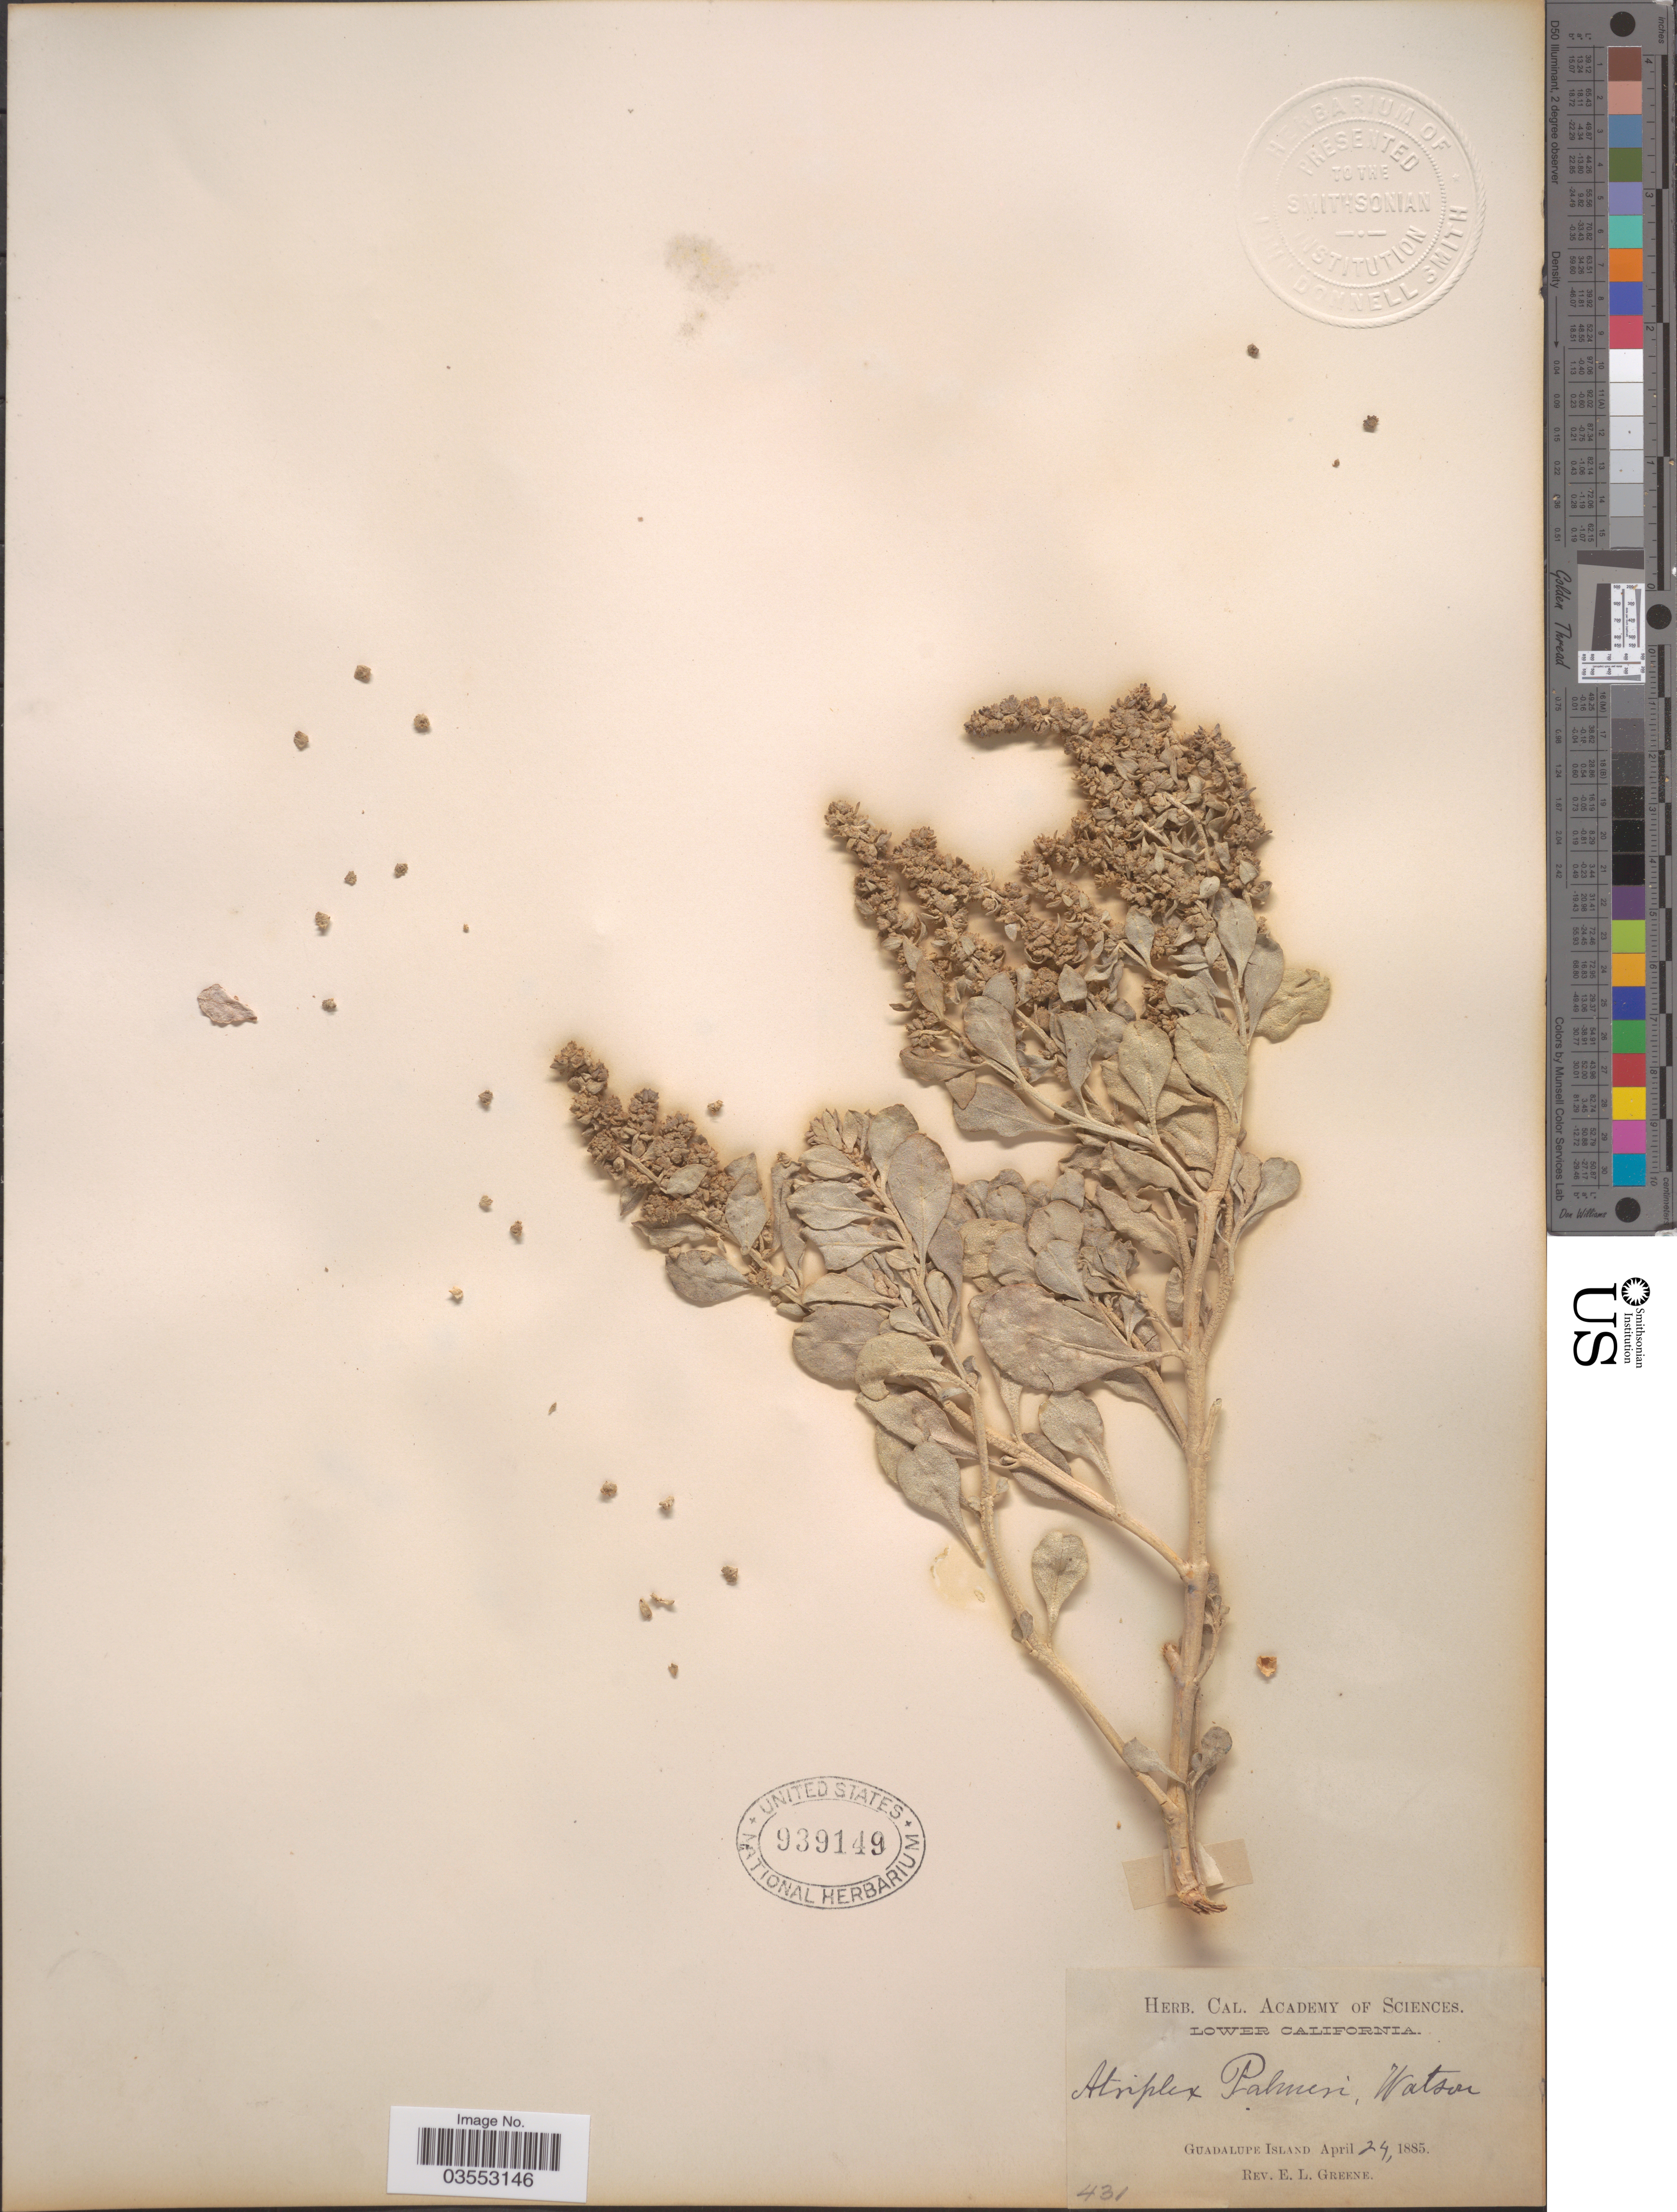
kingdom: Plantae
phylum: Tracheophyta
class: Magnoliopsida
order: Caryophyllales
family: Amaranthaceae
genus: Atriplex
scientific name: Atriplex barclayana subsp. palmeri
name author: (S. Watson) H.M. Hall & Clem.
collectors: E. L. Greene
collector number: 431*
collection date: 1885-04-24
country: Mexico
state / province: Baja California Norte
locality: Lower California. Guadalupe Island.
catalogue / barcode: US 939149